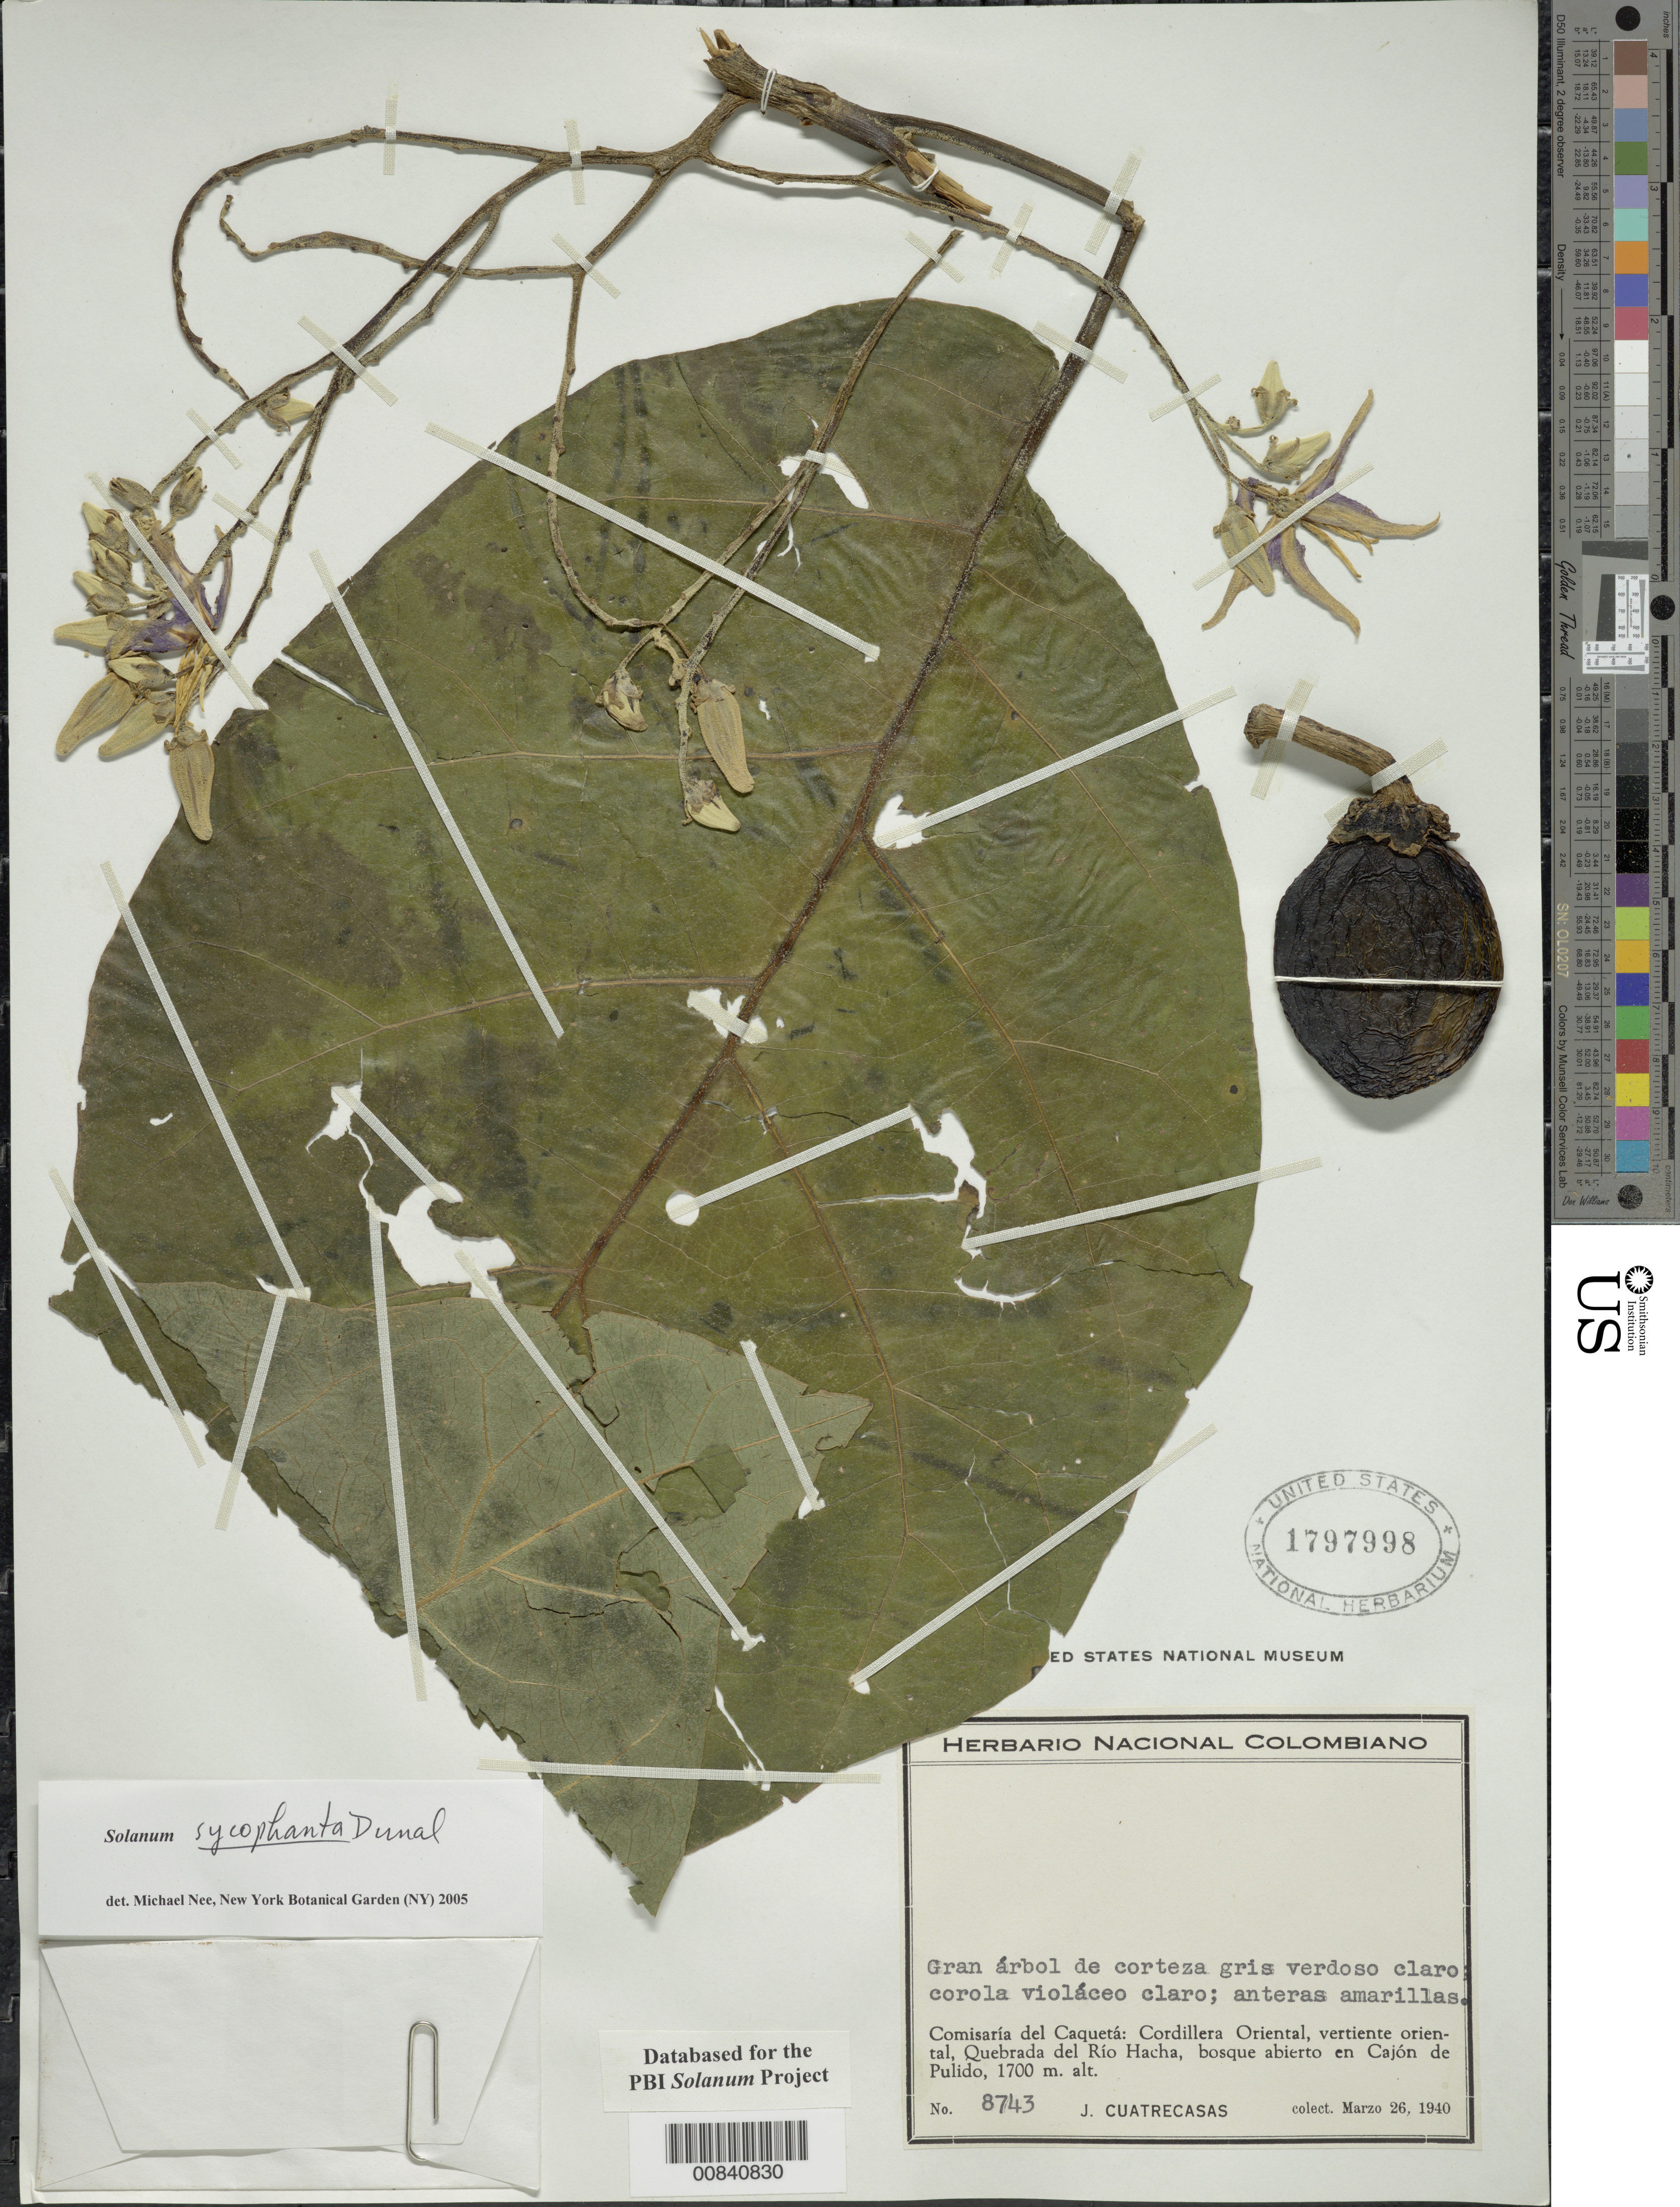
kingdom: Plantae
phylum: Tracheophyta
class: Magnoliopsida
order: Solanales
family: Solanaceae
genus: Solanum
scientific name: Solanum sycophanta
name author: Dunal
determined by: Nee, Michael H.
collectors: J. Cuatrecasas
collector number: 8743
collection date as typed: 26 May 1940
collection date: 1940-05-26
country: Colombia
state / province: Caquetá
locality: Cordillera Oriental, vertiente oriental, Quebrada del Río Hacha. Cajón de Pulido.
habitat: Bosque abierto.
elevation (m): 1700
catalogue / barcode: US 1797998